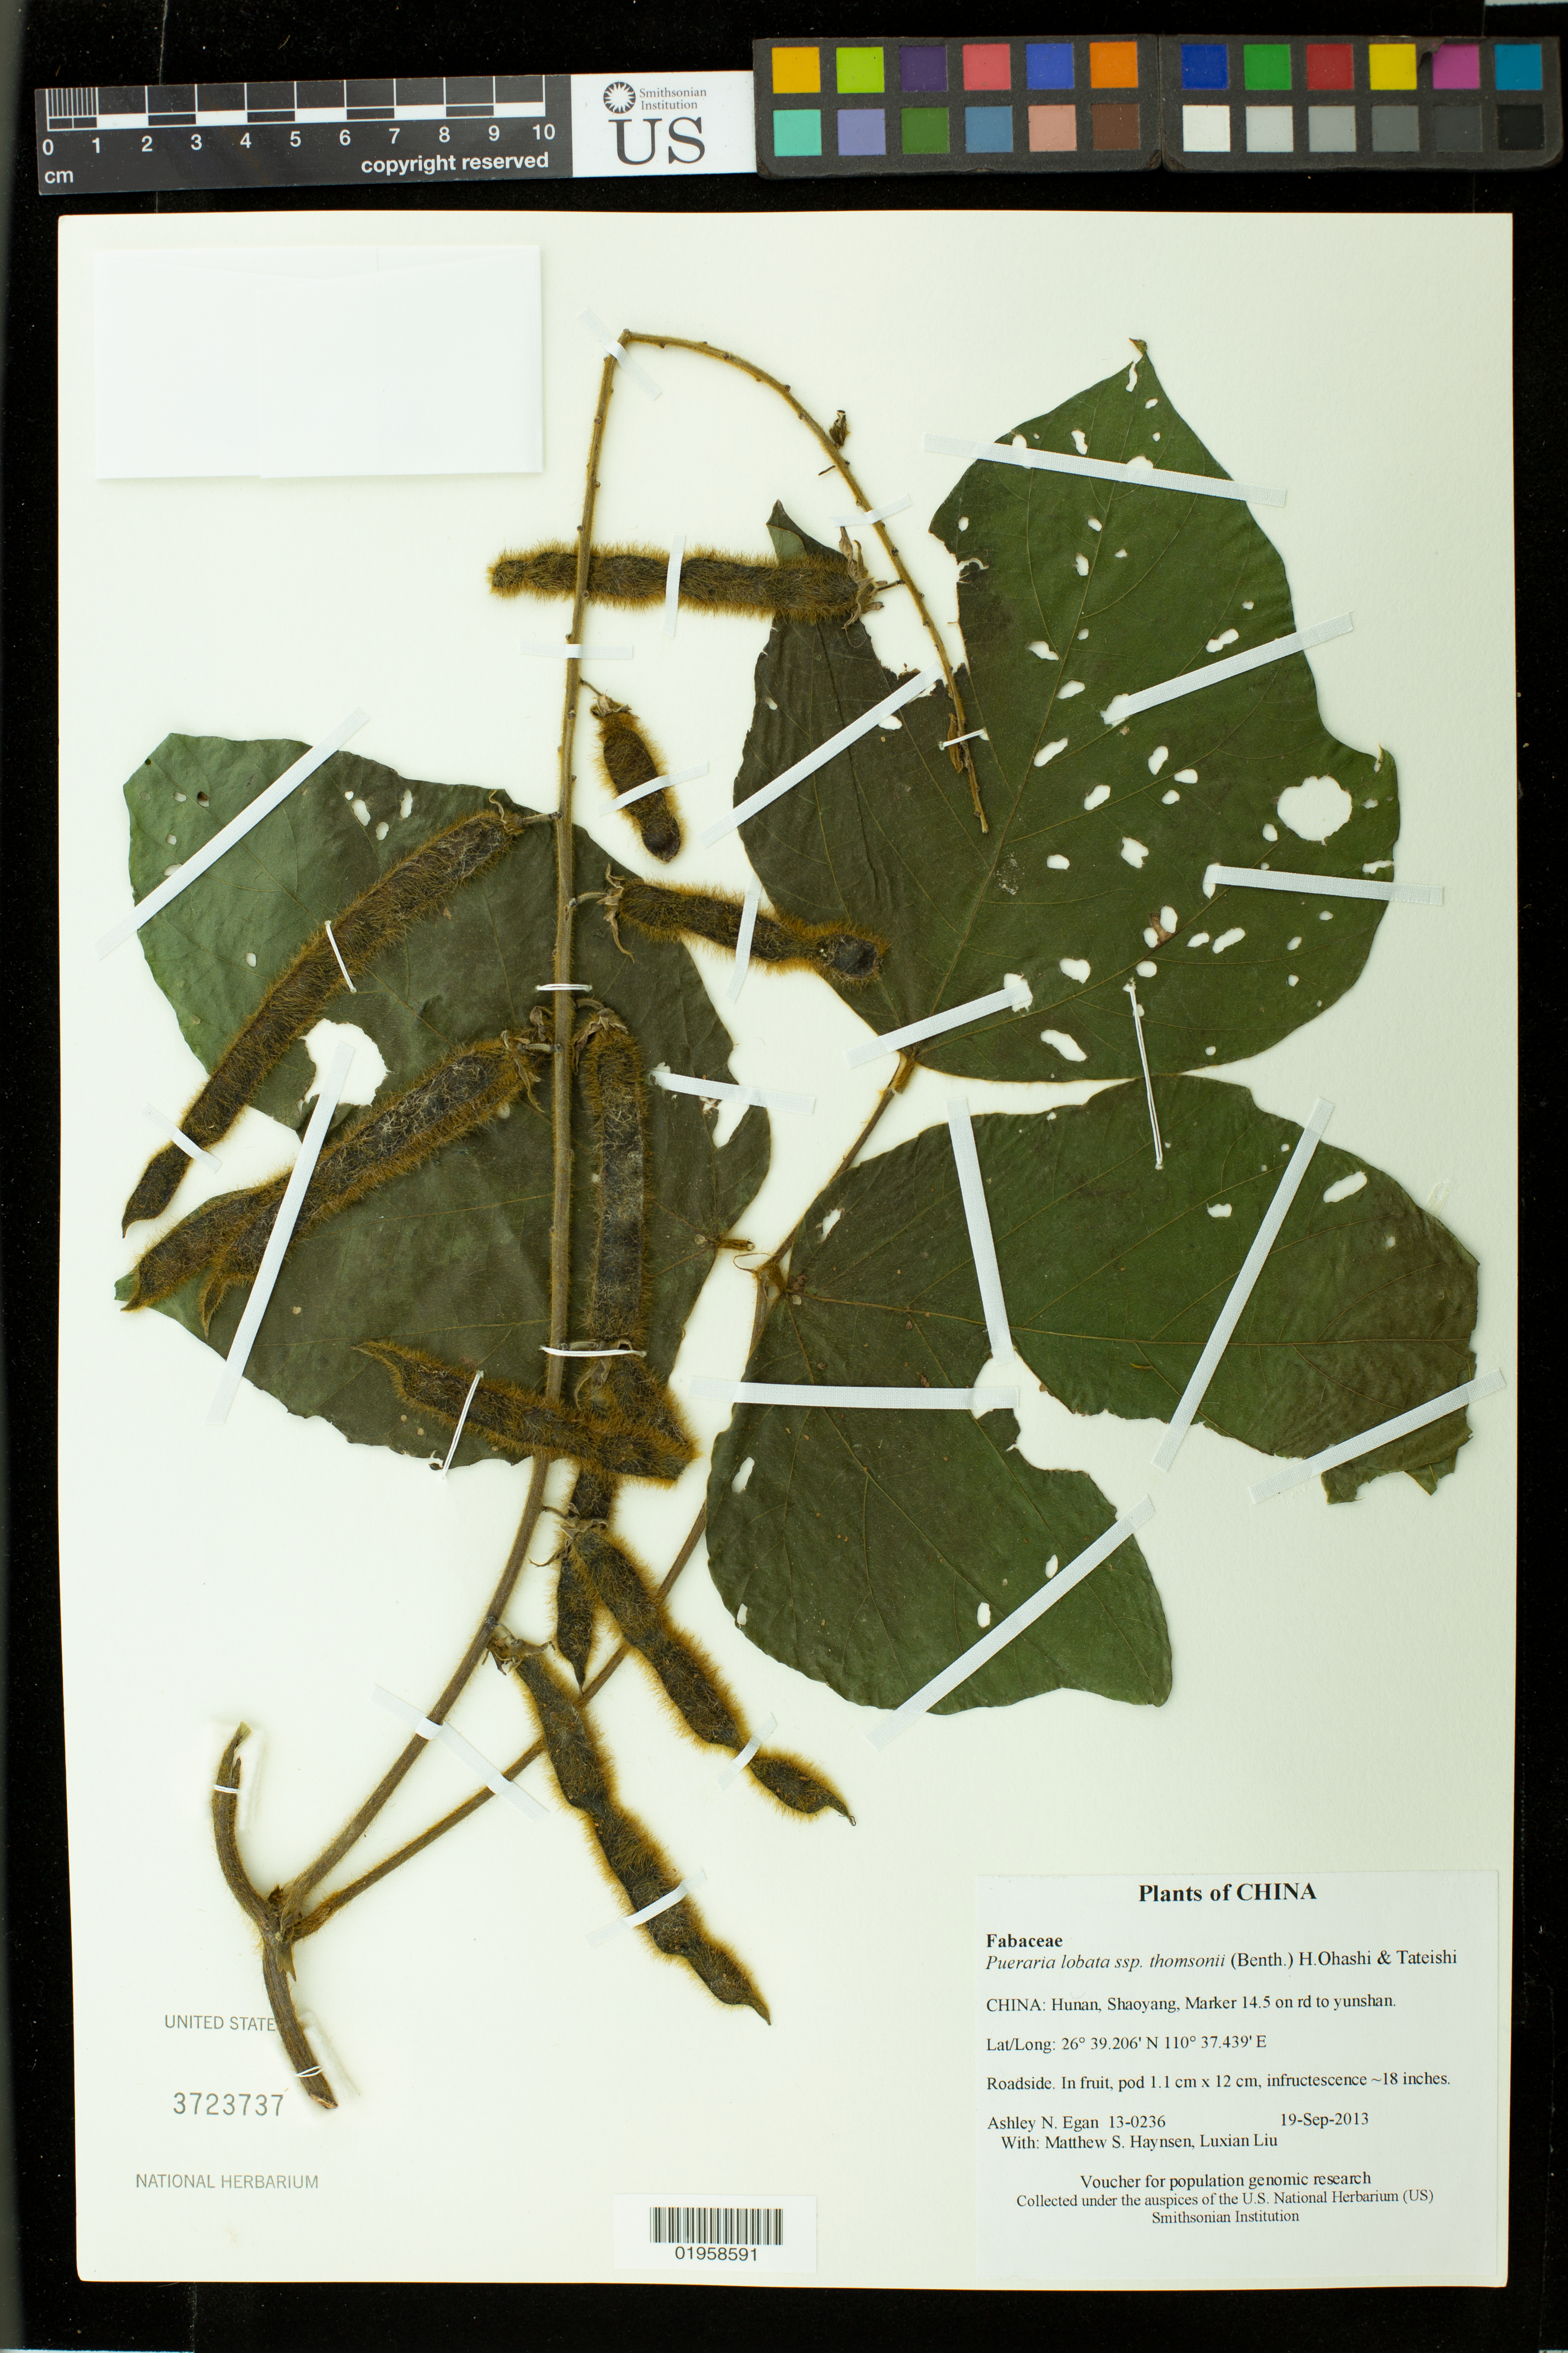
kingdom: Plantae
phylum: Tracheophyta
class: Magnoliopsida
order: Fabales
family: Fabaceae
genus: Pueraria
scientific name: Pueraria lobata subsp. thomsonii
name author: (Benth.) H. Ohashi & Tateishi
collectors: A. N. Egan, M. Hansen & L. Liu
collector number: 13-0236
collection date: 2013-09-19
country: China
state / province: Hunan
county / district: Shaoyang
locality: Marker 14.5 on rd to yunshan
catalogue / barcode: US 3723737